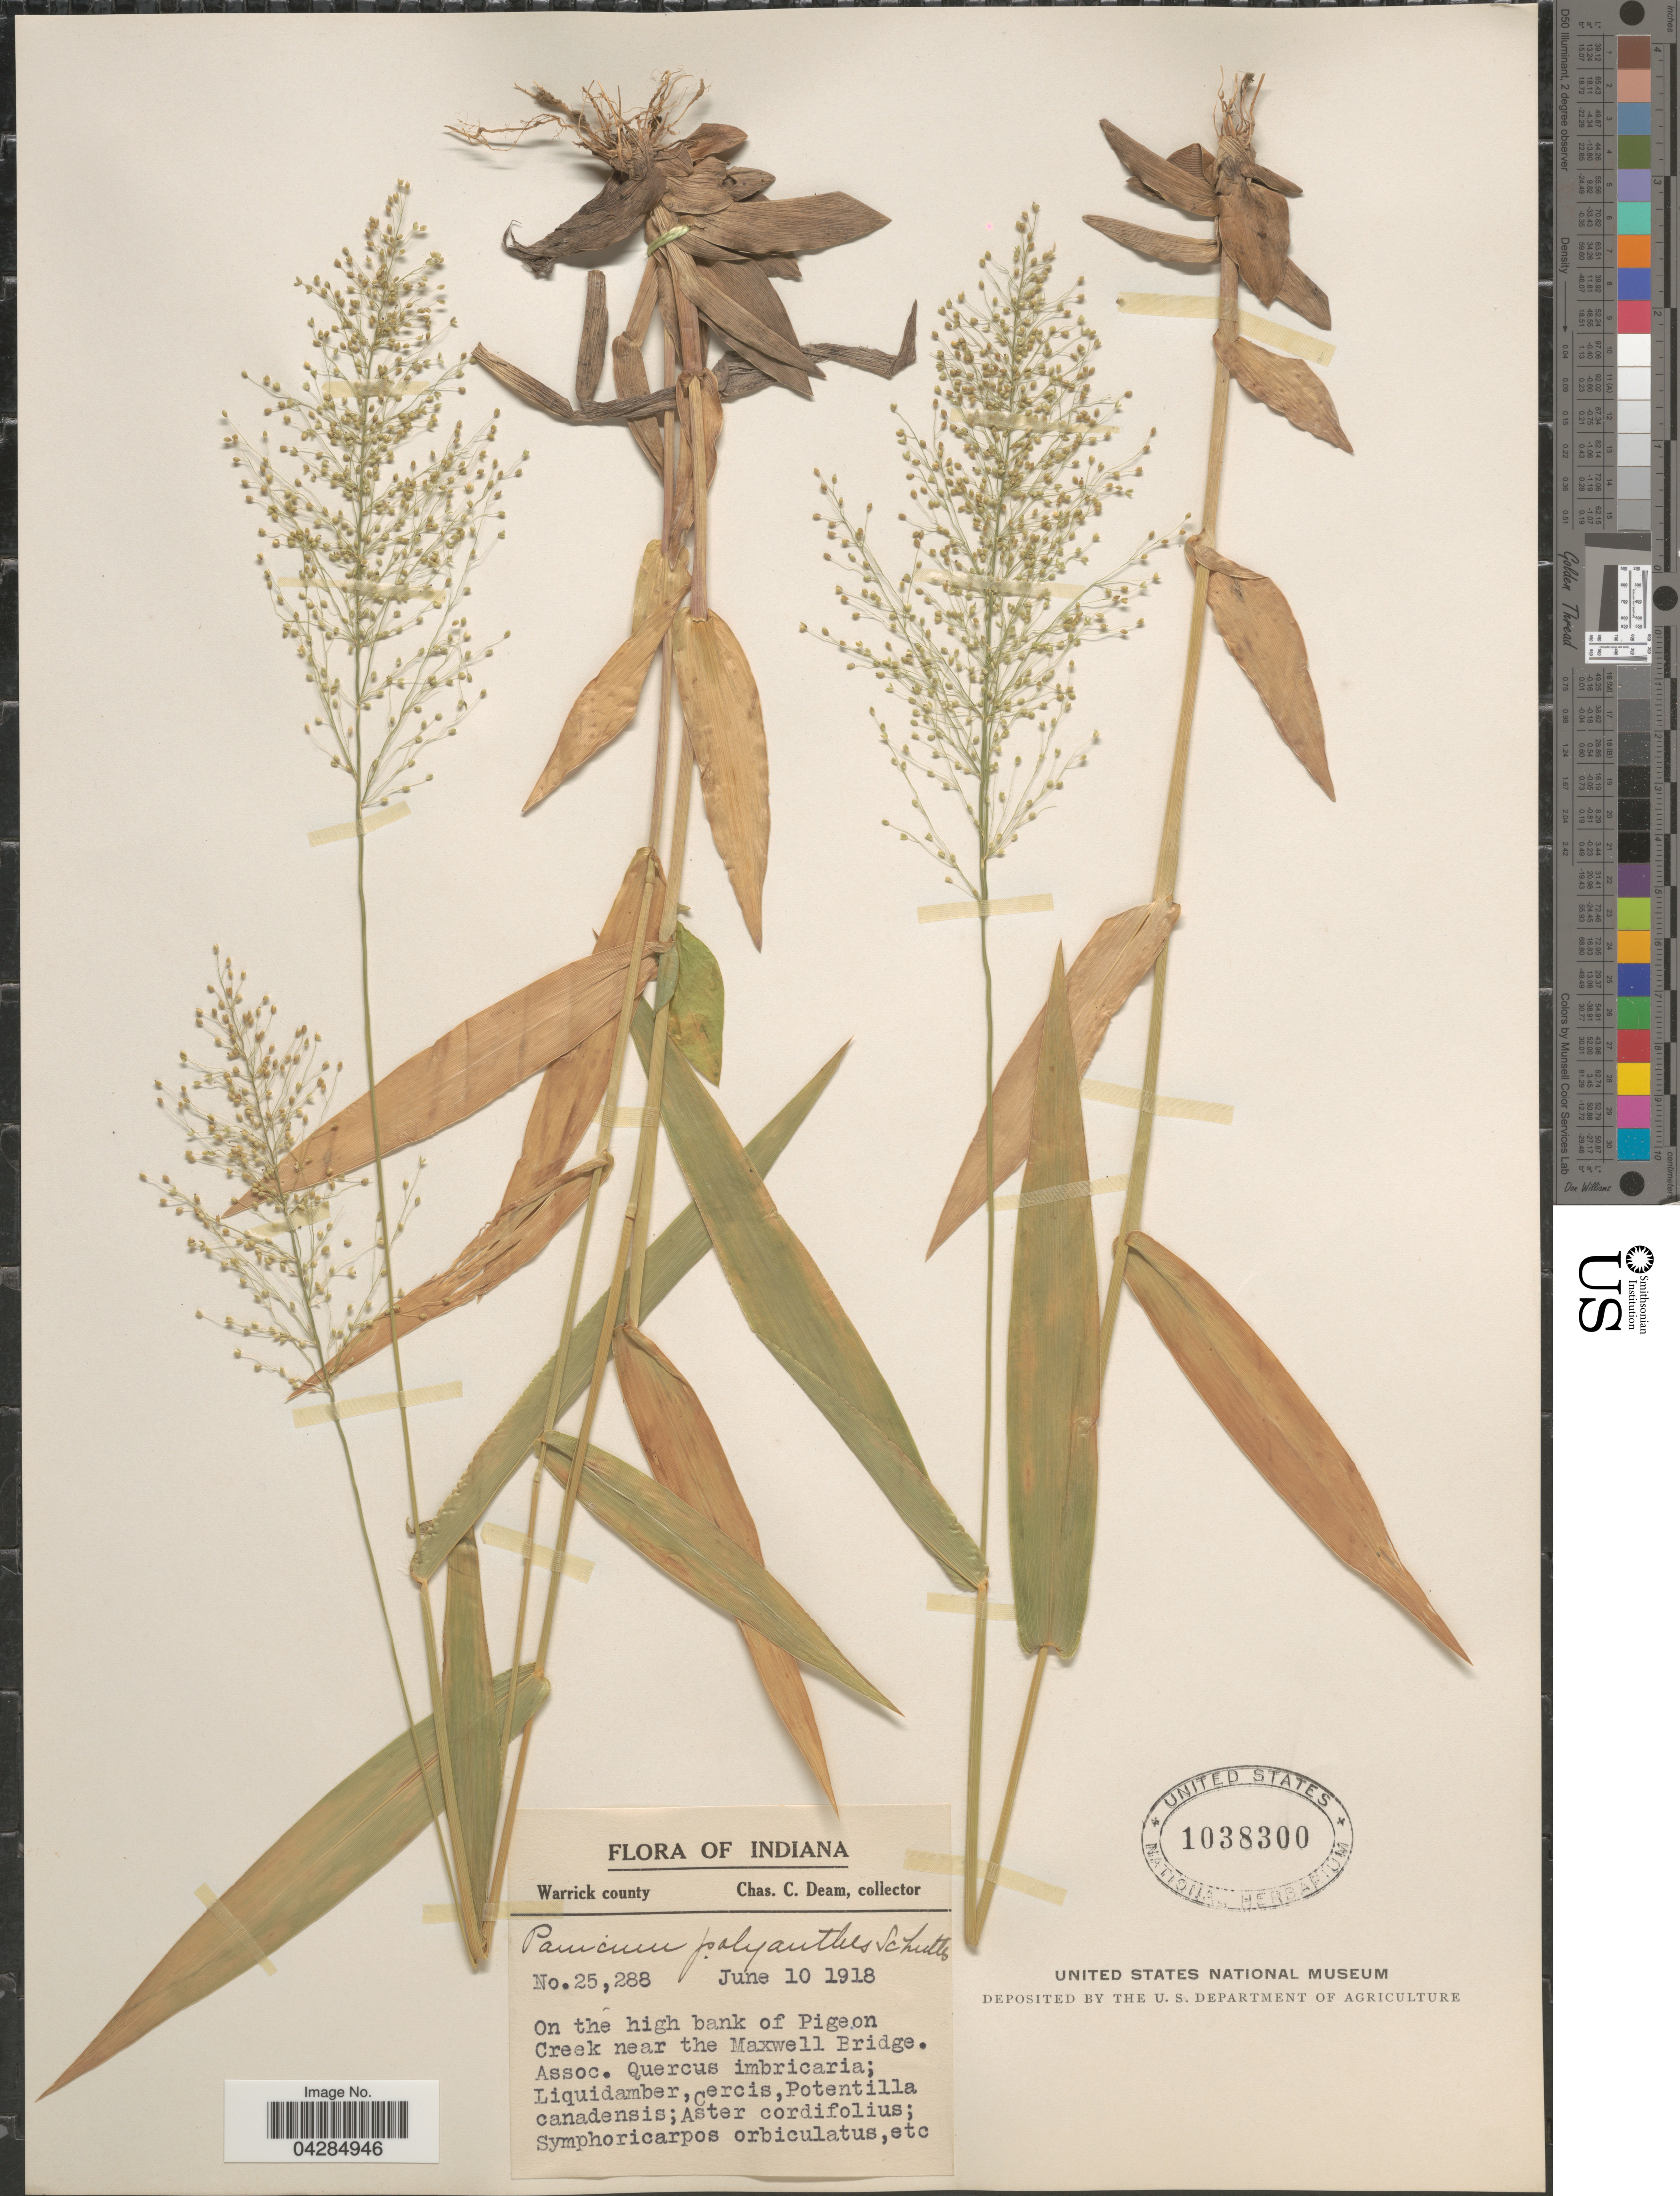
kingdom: Plantae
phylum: Tracheophyta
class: Liliopsida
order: Poales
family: Poaceae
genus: Dichanthelium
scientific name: Dichanthelium portoricense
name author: (Desv. ex Ham.) B.F. Hansen & Wunderlin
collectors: C. C. Deam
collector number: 25288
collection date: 1918-06-10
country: United States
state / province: Indiana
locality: Warrick county. On the high bank of Pigeon Creek near the Maxwell Bridge.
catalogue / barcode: US 1038300